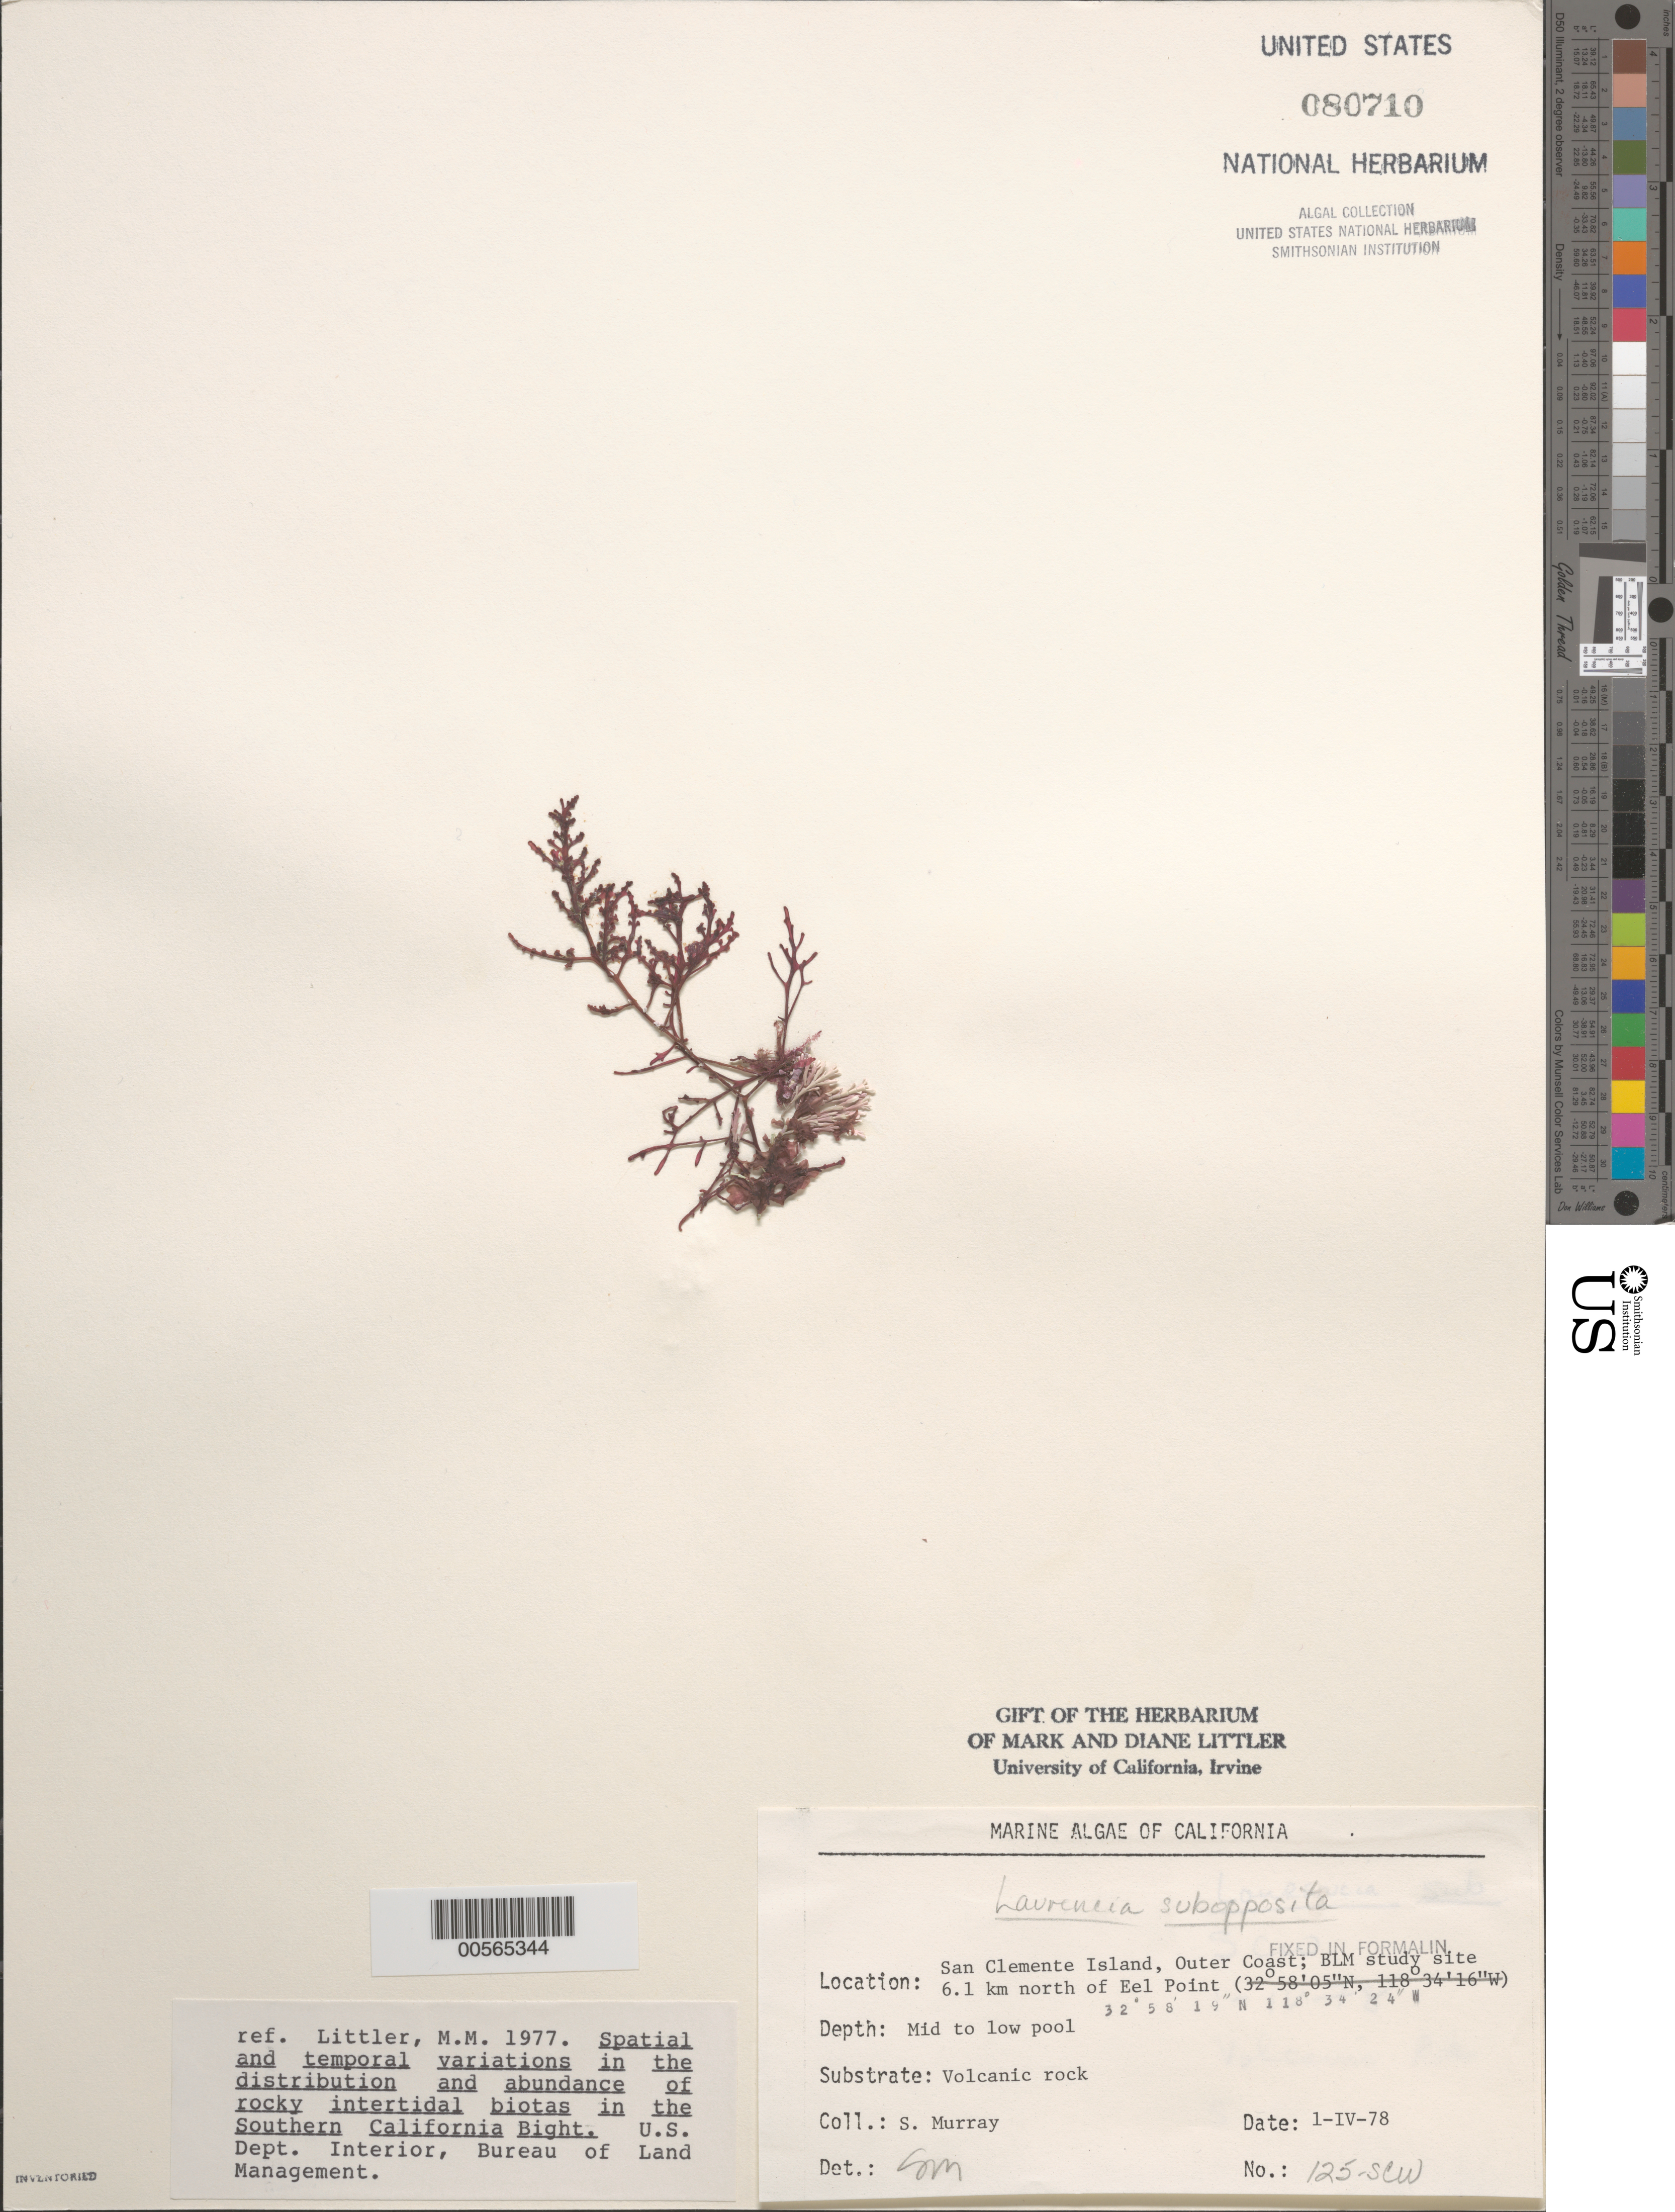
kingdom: Plantae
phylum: Rhodophyta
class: Florideophyceae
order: Ceramiales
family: Rhodomelaceae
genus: Laurencia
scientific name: Laurencia subopposita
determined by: Murray, S. N.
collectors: S. N. Murray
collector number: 125-scw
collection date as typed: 01 Apr 1978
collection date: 1978-04-01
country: United States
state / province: California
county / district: Los Angeles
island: San Clemente Island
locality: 6.1 km north of Eel Point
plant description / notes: BLM-SOCALBIGHT Rocky Intertidal Survey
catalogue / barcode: US 80710